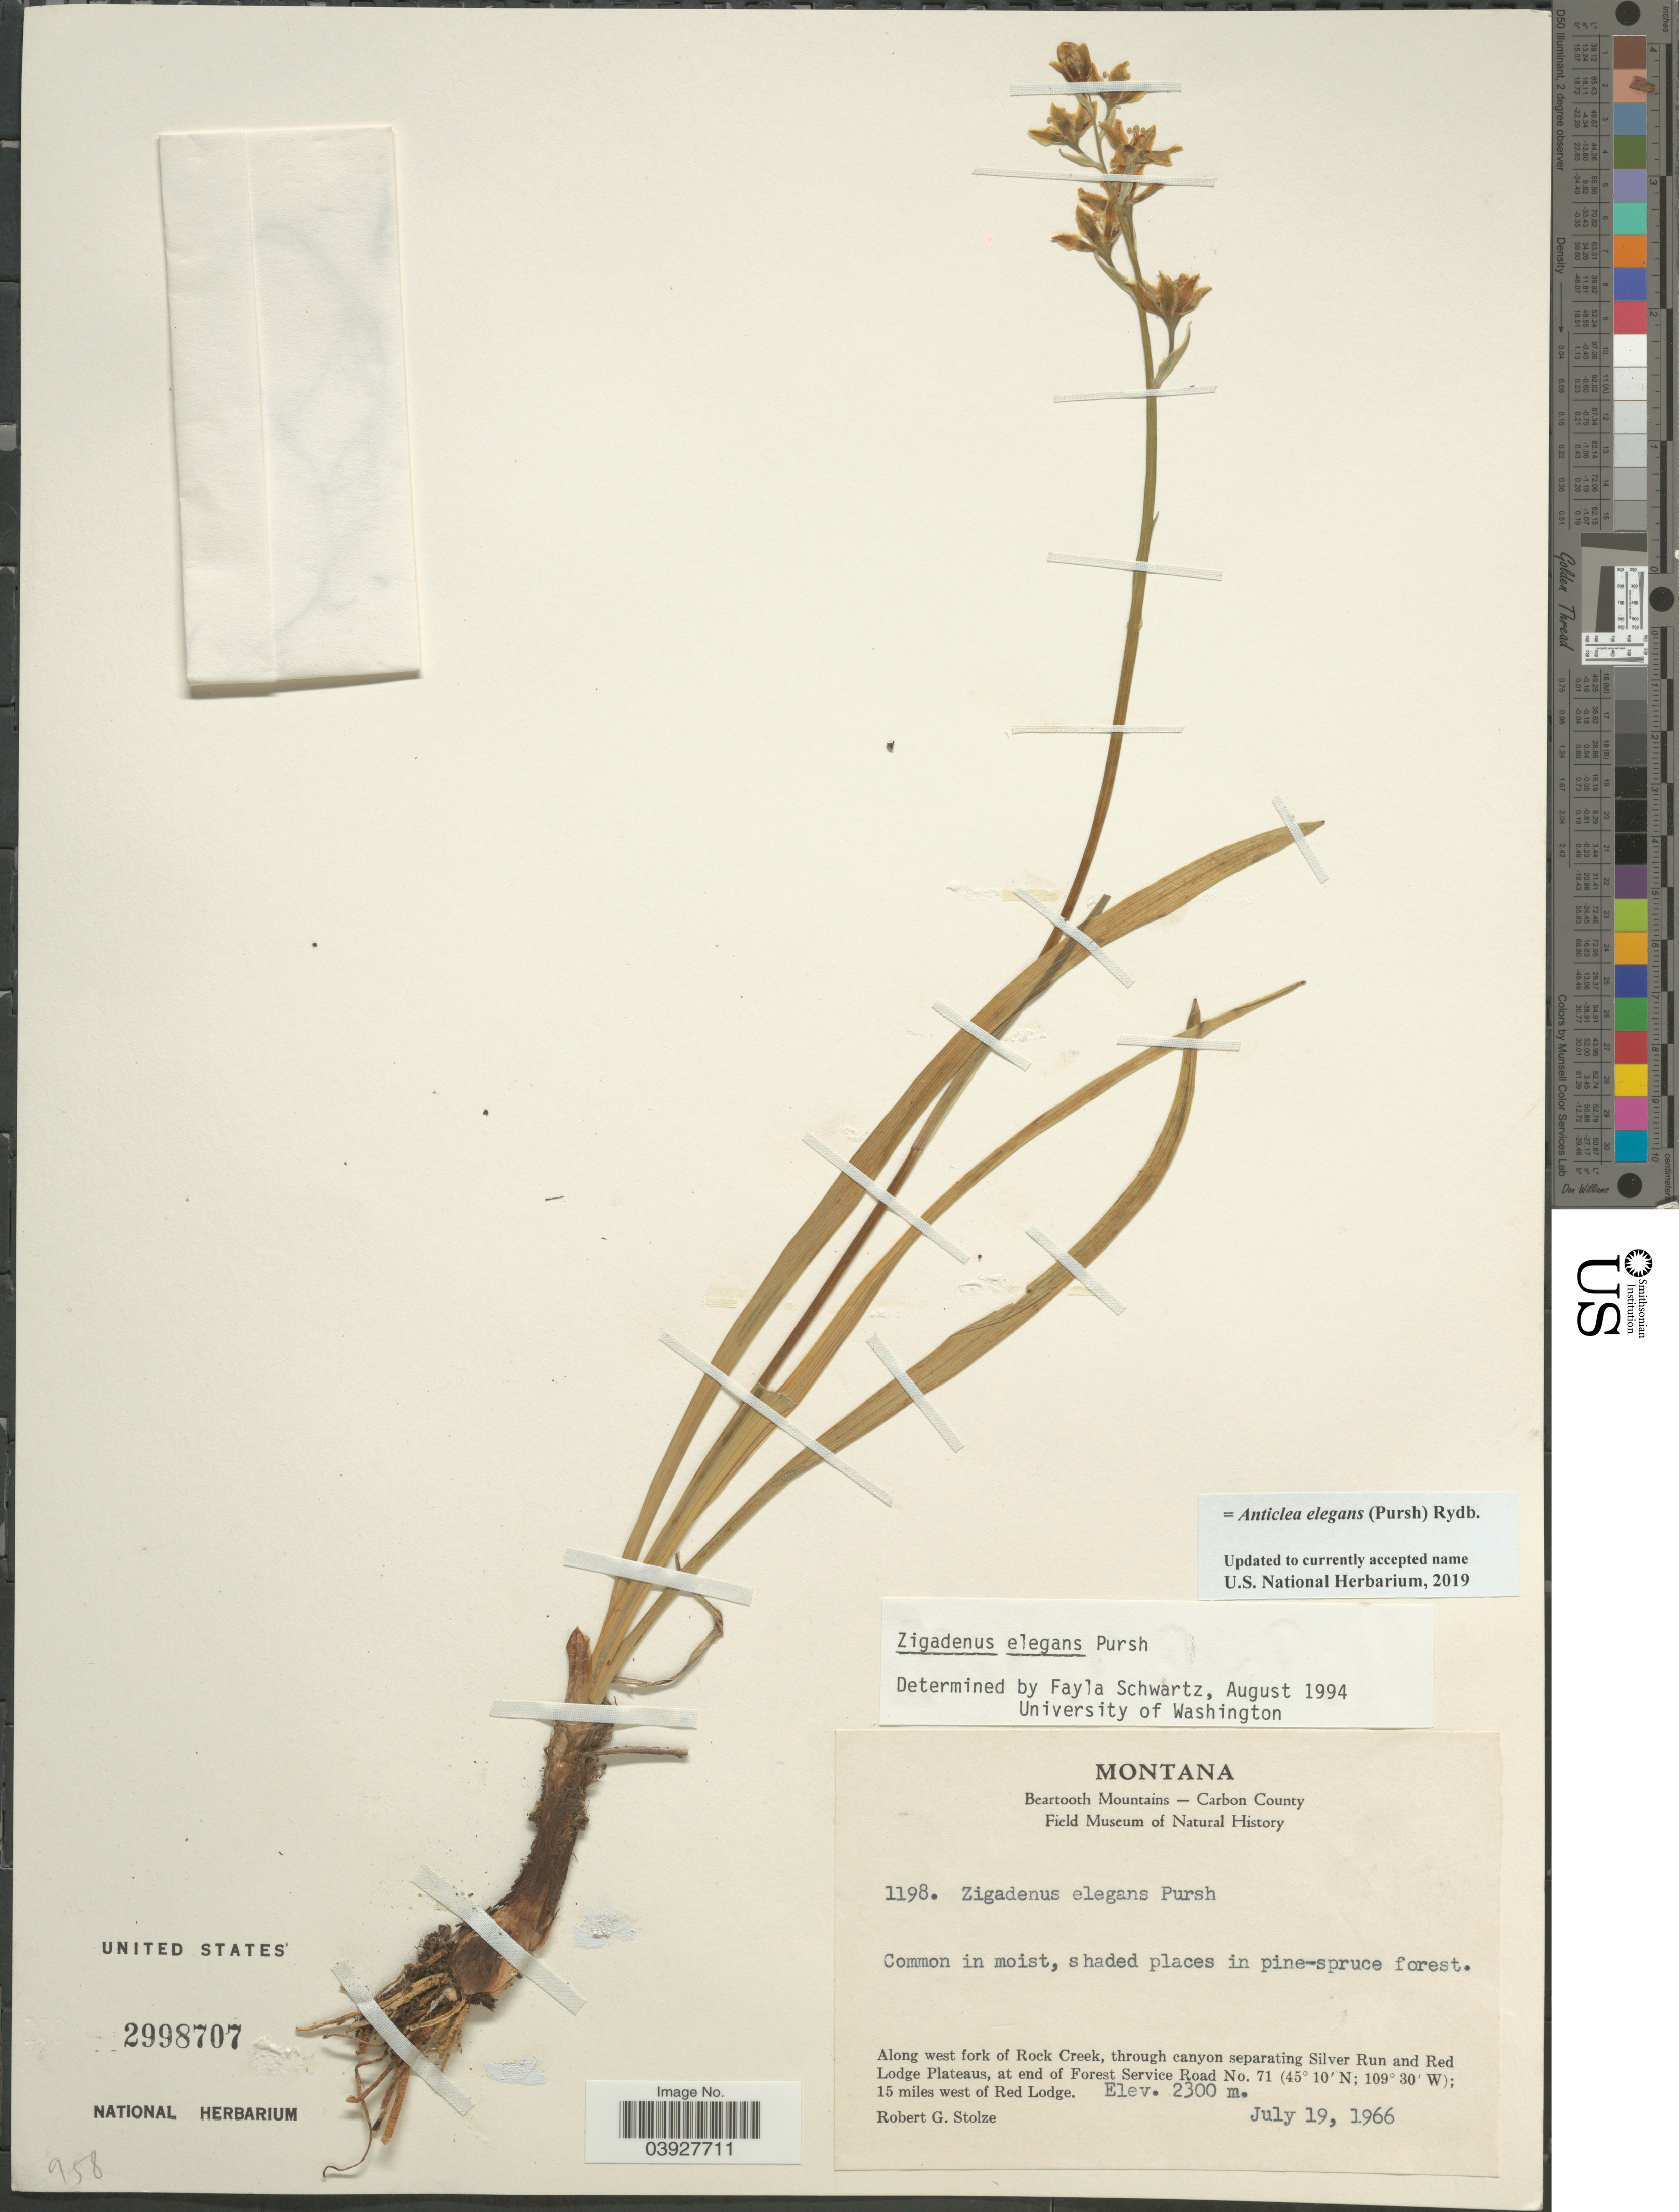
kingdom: Plantae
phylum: Tracheophyta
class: Liliopsida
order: Liliales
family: Melanthiaceae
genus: Anticlea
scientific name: Anticlea elegans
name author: (Pursh) Rydb.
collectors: R. G. Stolze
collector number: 1198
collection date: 1966-07-19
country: United States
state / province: Montana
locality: Beartooth Mountains - Carbon County. Along west fork of Rock Creek, through canyon separating Silver Run and Red Lodge Plateaus, at end of Forest Service Road No. 71; 15 miles west of Red Lodge.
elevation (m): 2300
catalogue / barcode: US 2998707